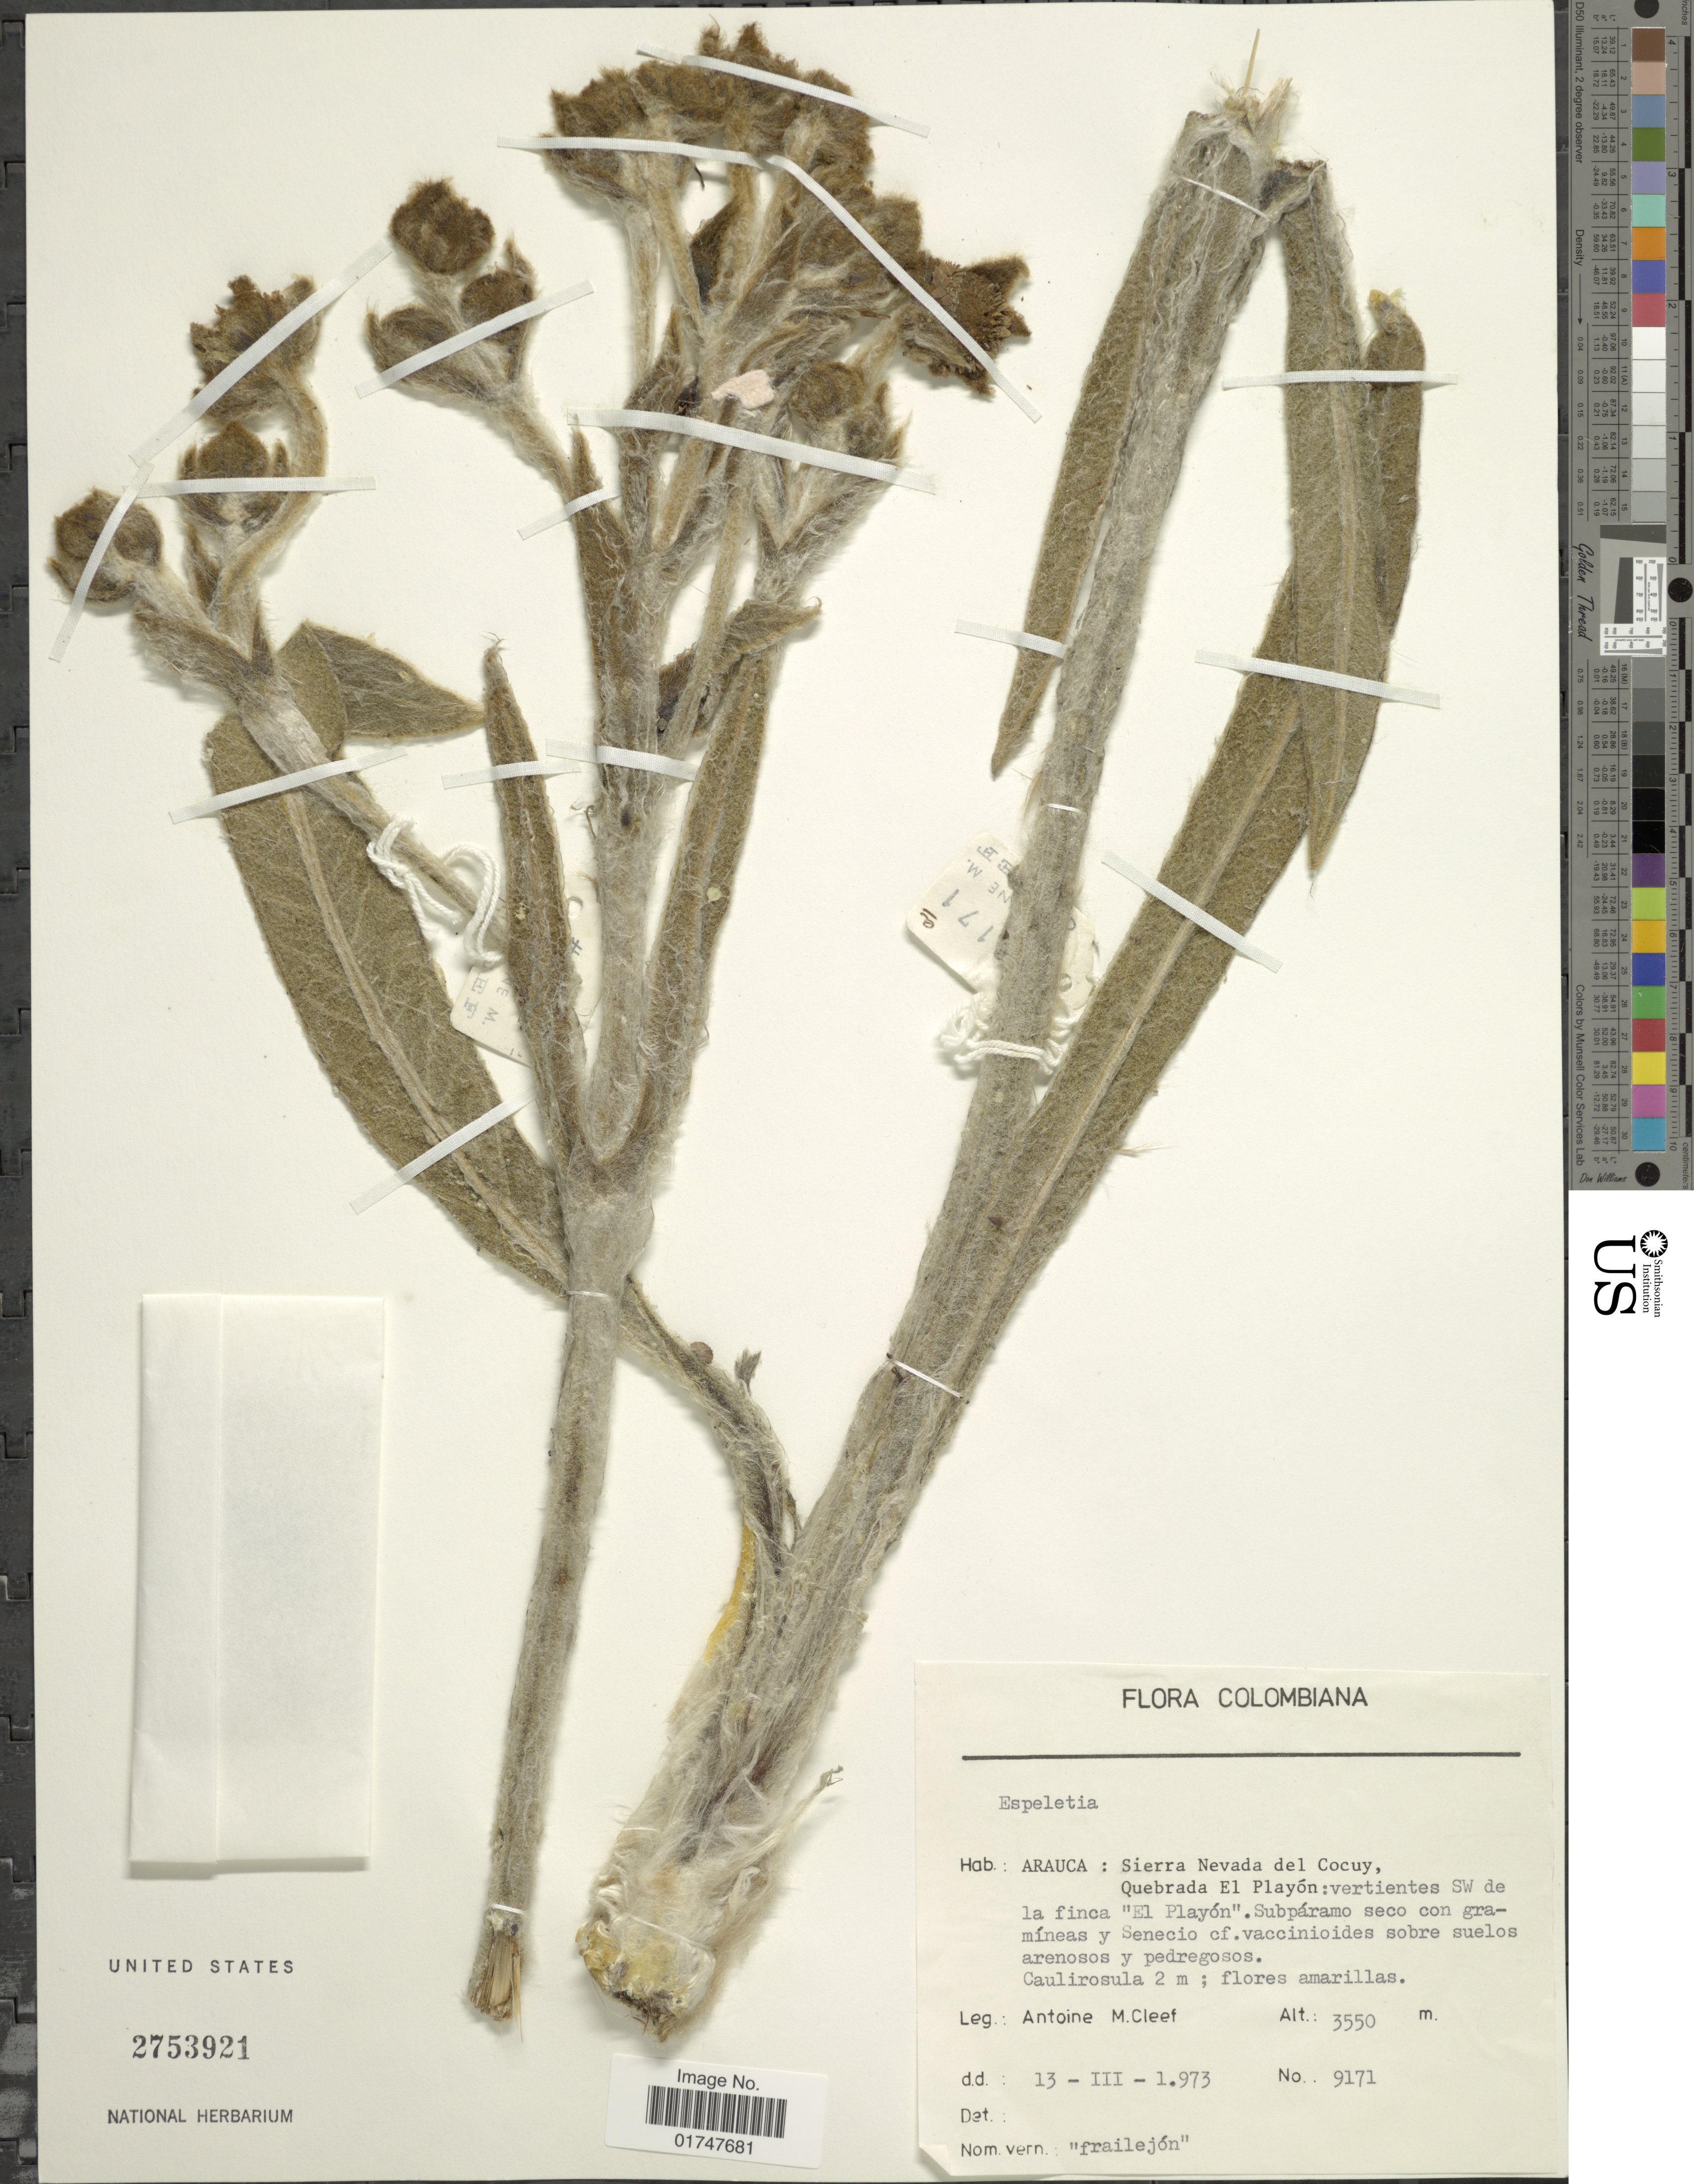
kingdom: Plantae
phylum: Tracheophyta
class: Magnoliopsida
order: Asterales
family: Asteraceae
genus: Espeletia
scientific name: Espeletia curialensis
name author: Cuatrec.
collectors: A. M. Cleef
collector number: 9171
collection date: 1973-03-13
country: Colombia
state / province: Arauca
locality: Sierra Nevada del Cocuy, Quebrada El Playón:vertientes SW de la finca "El Playón".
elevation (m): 3550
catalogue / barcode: US 2753921